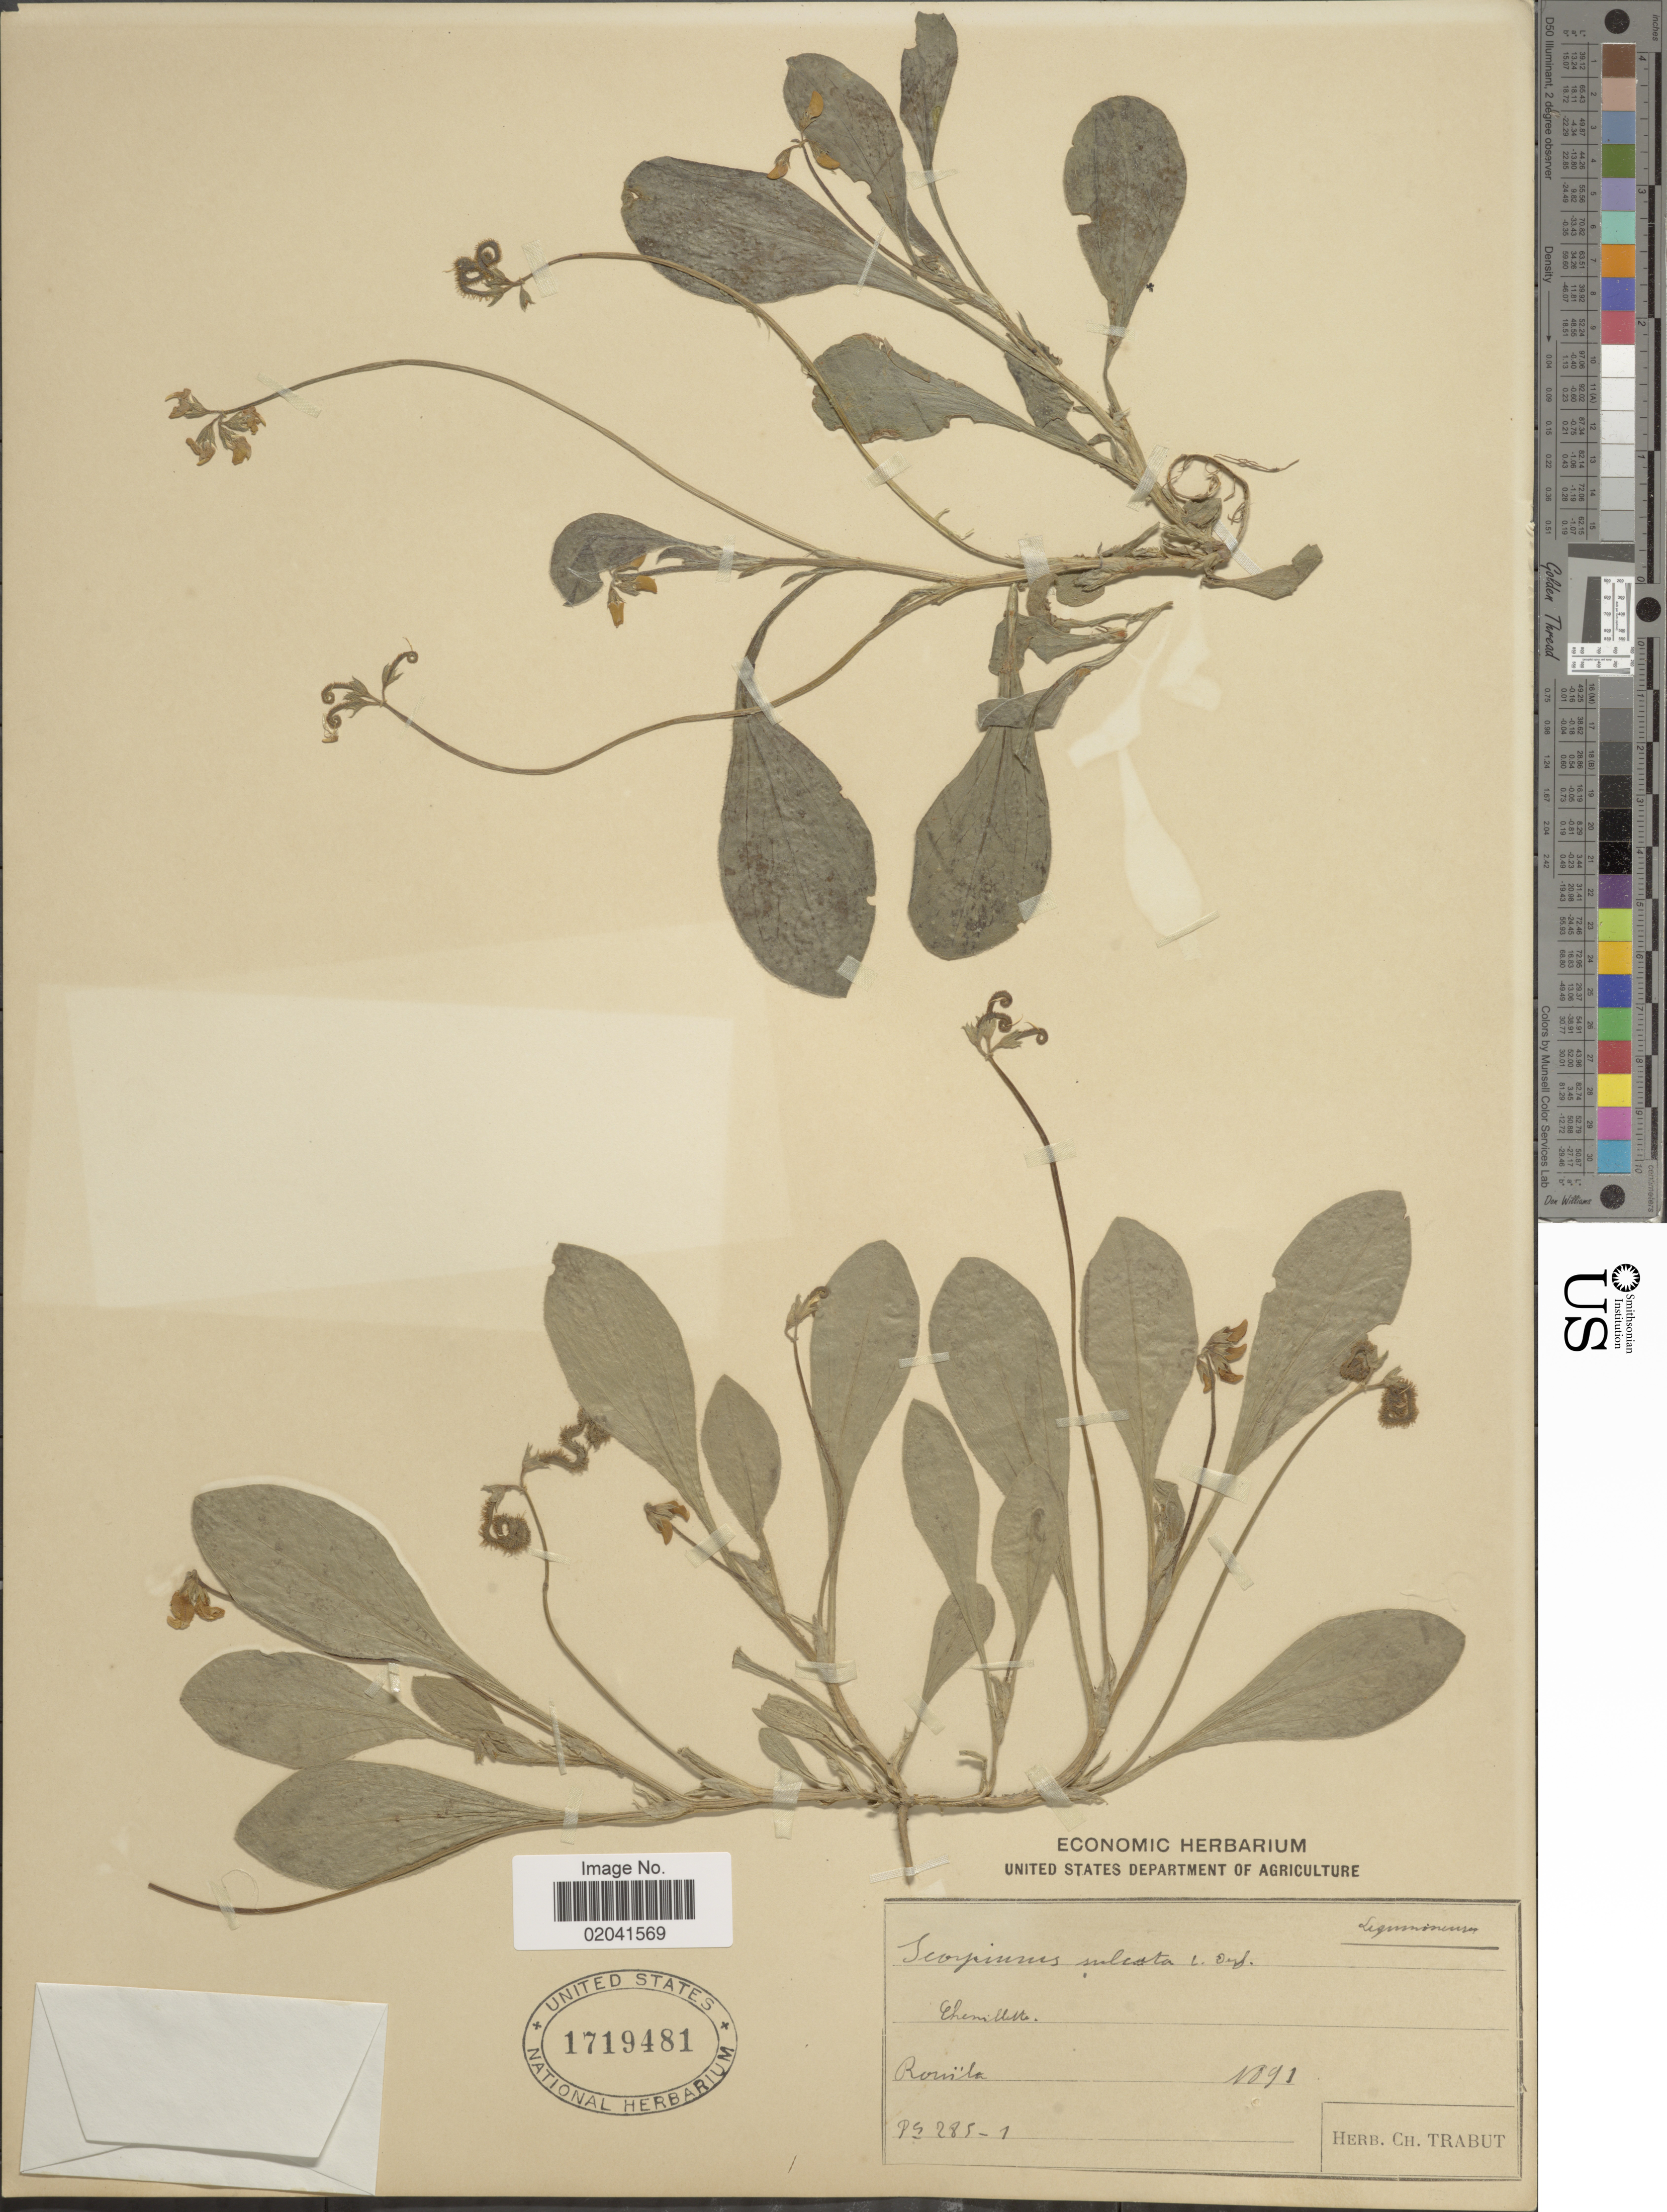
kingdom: Plantae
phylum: Tracheophyta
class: Magnoliopsida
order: Fabales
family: Fabaceae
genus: Scorpiurus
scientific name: Scorpiurus sulcata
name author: L.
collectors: Ex herb. Ch. Trabut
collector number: Pg285-1*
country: Algeria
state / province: Djelfa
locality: Rouila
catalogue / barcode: US 1719481